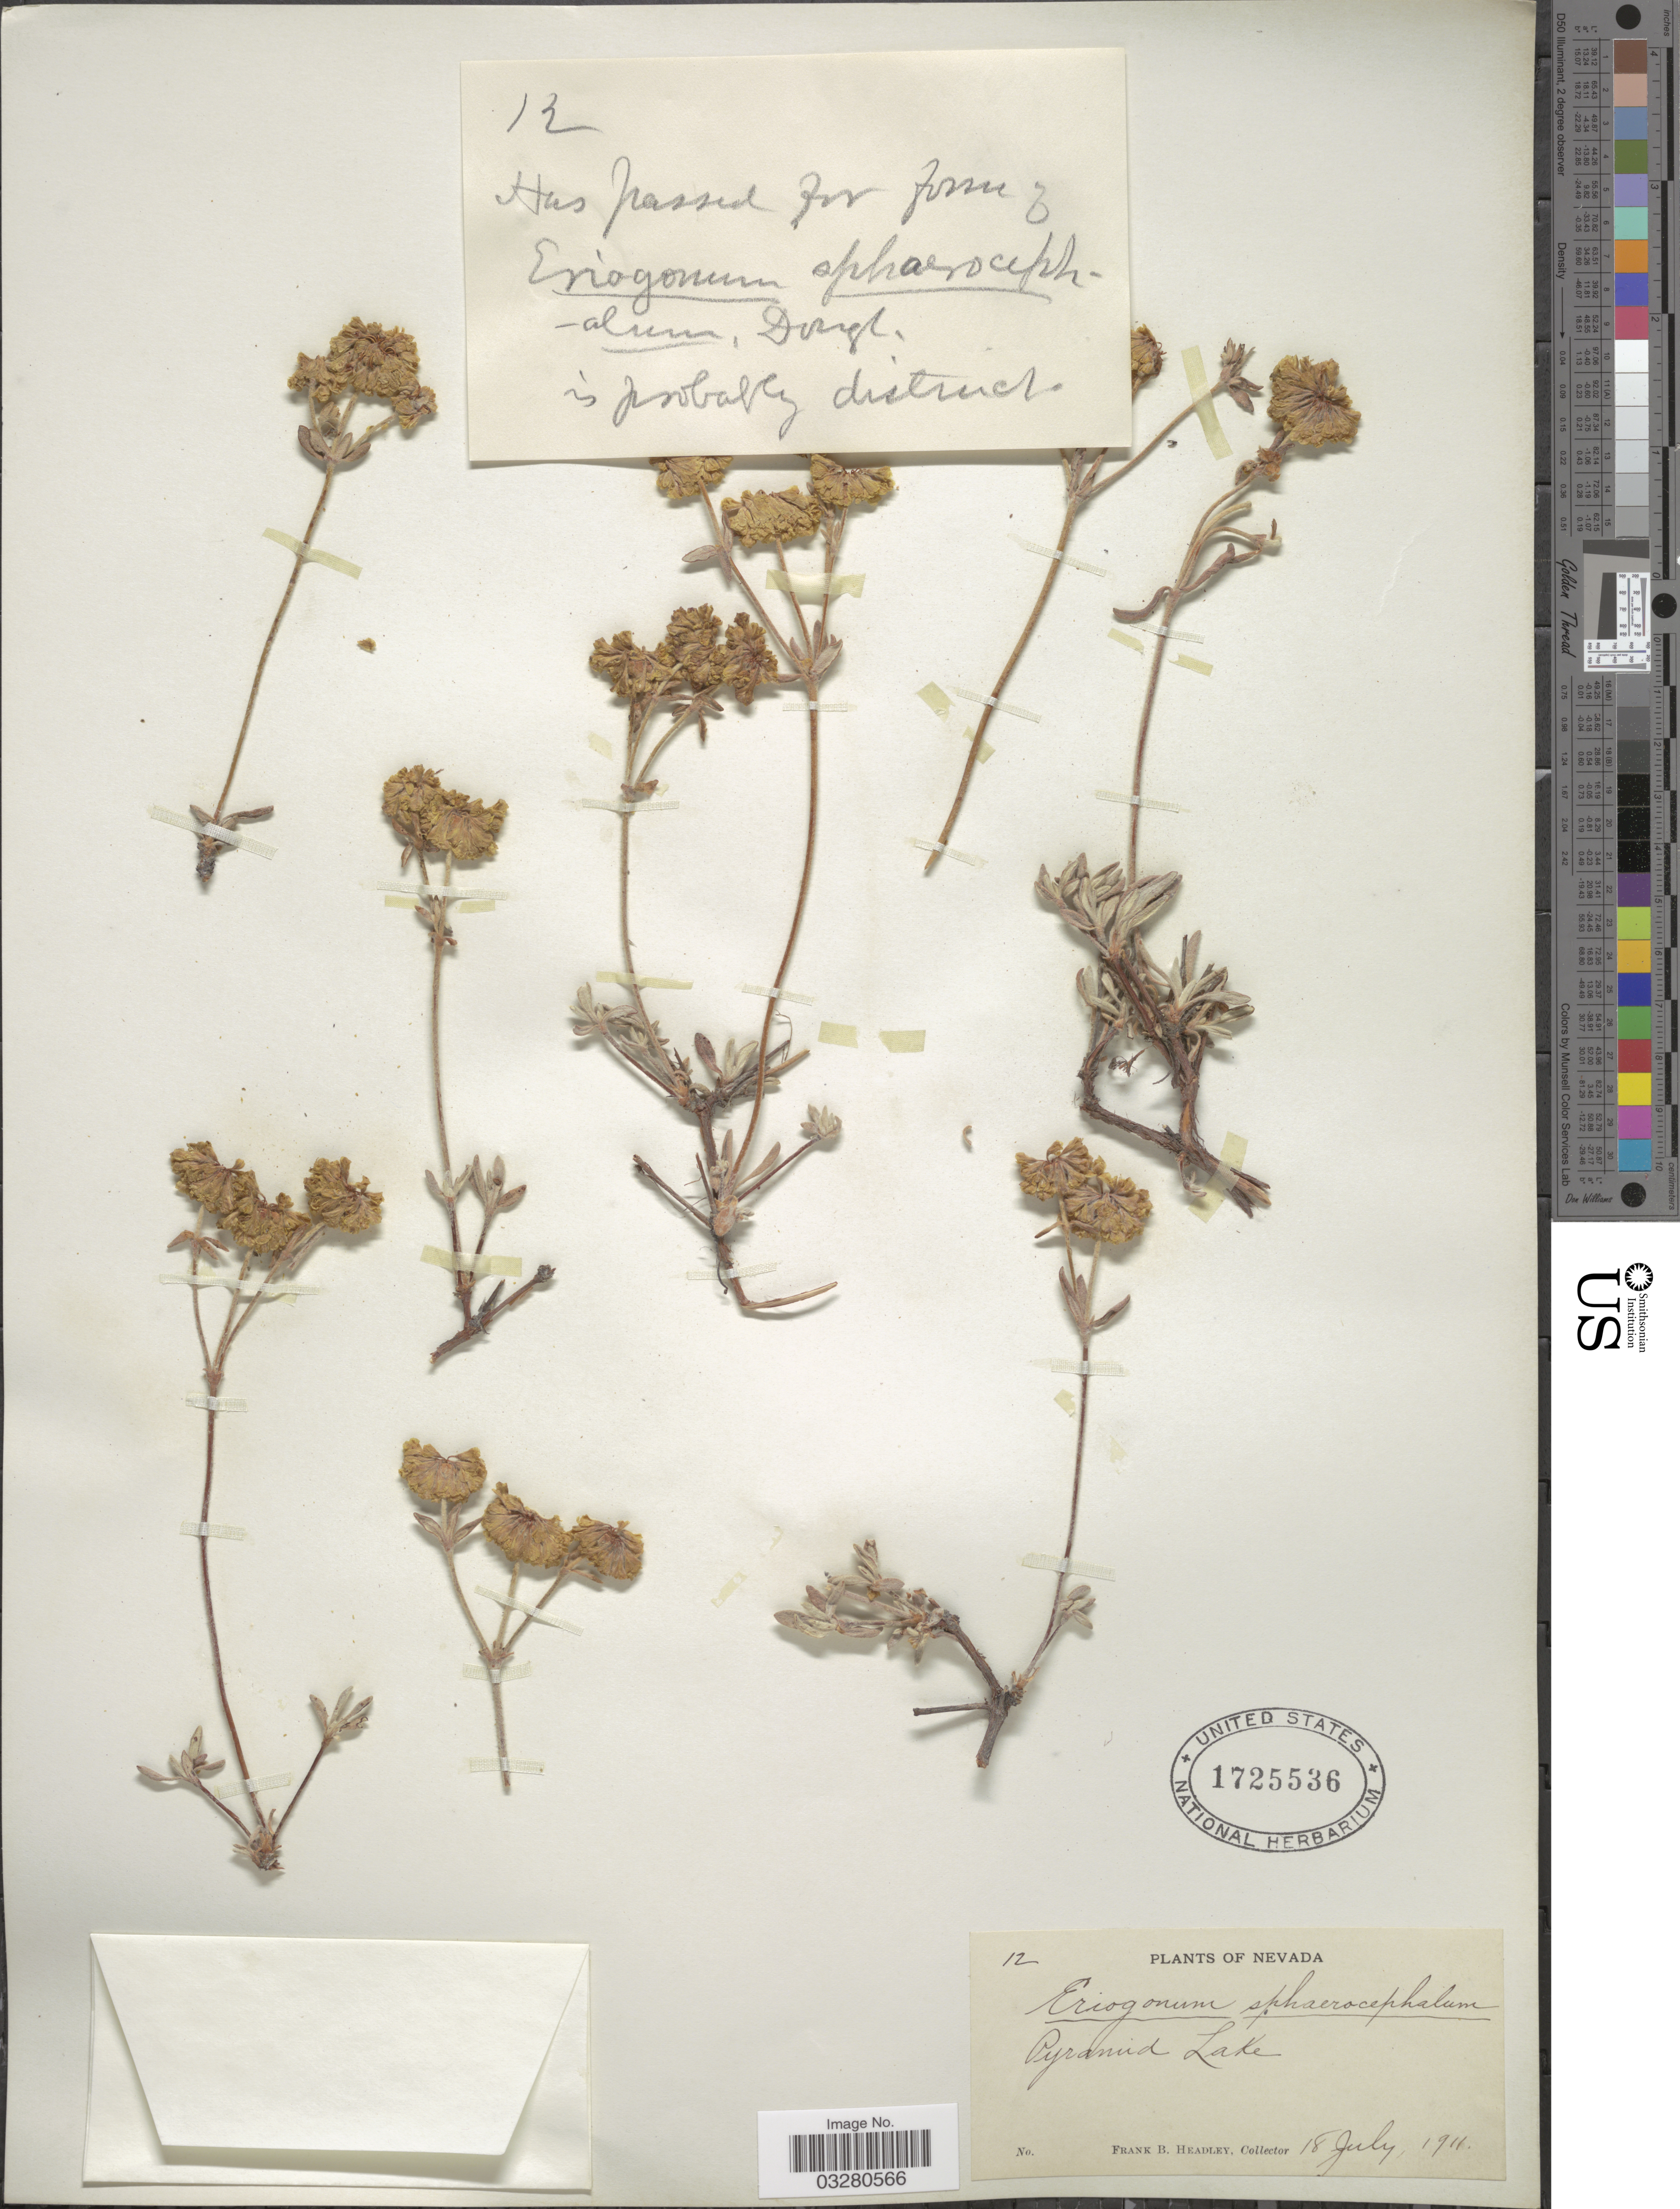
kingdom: Plantae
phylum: Tracheophyta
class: Magnoliopsida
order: Caryophyllales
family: Polygonaceae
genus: Eriogonum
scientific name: Eriogonum sphaerocephalum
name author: Benth. & Douglas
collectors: F. B. Headley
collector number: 12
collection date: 1911-07-18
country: United States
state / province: Nevada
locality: Pyramid Lake.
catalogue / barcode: US 1725536